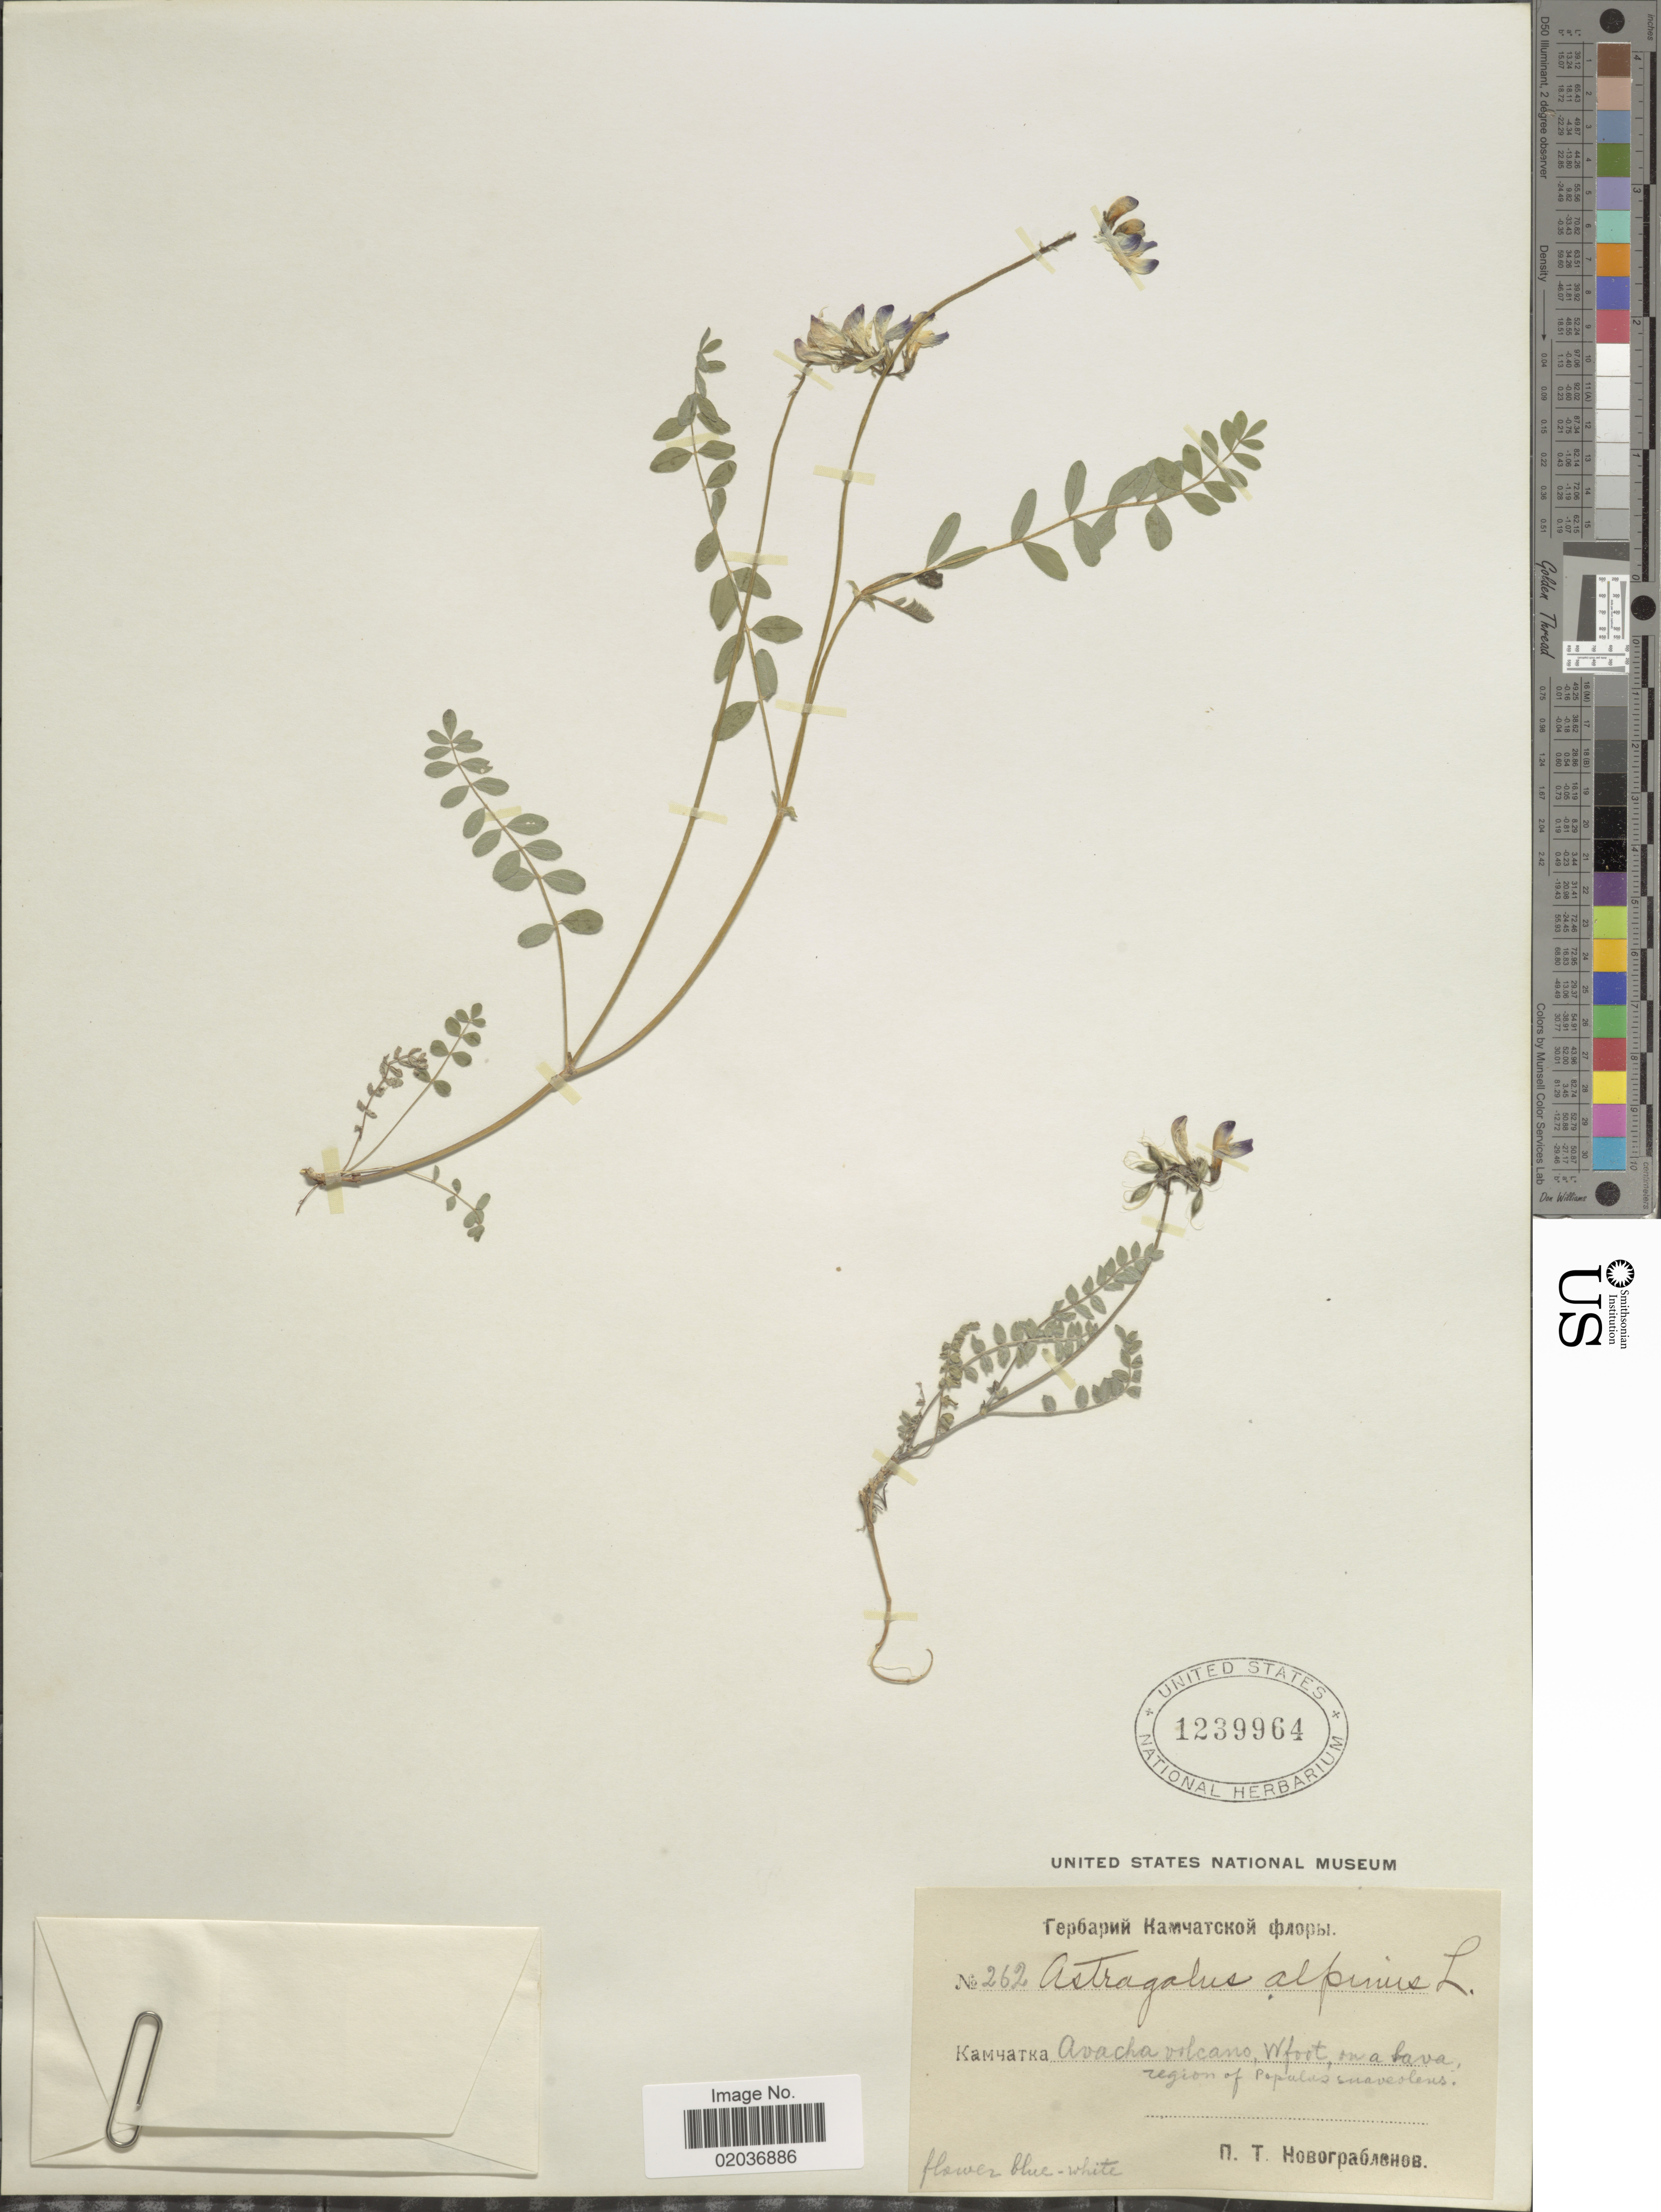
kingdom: Plantae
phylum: Tracheophyta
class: Magnoliopsida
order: Fabales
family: Fabaceae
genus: Astragalus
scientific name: Astragalus alpinus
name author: L.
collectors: P. Novograblenov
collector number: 262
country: Russian Federation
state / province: Kamchatka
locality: Avacha volcano, W foot.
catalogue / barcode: US 1239964